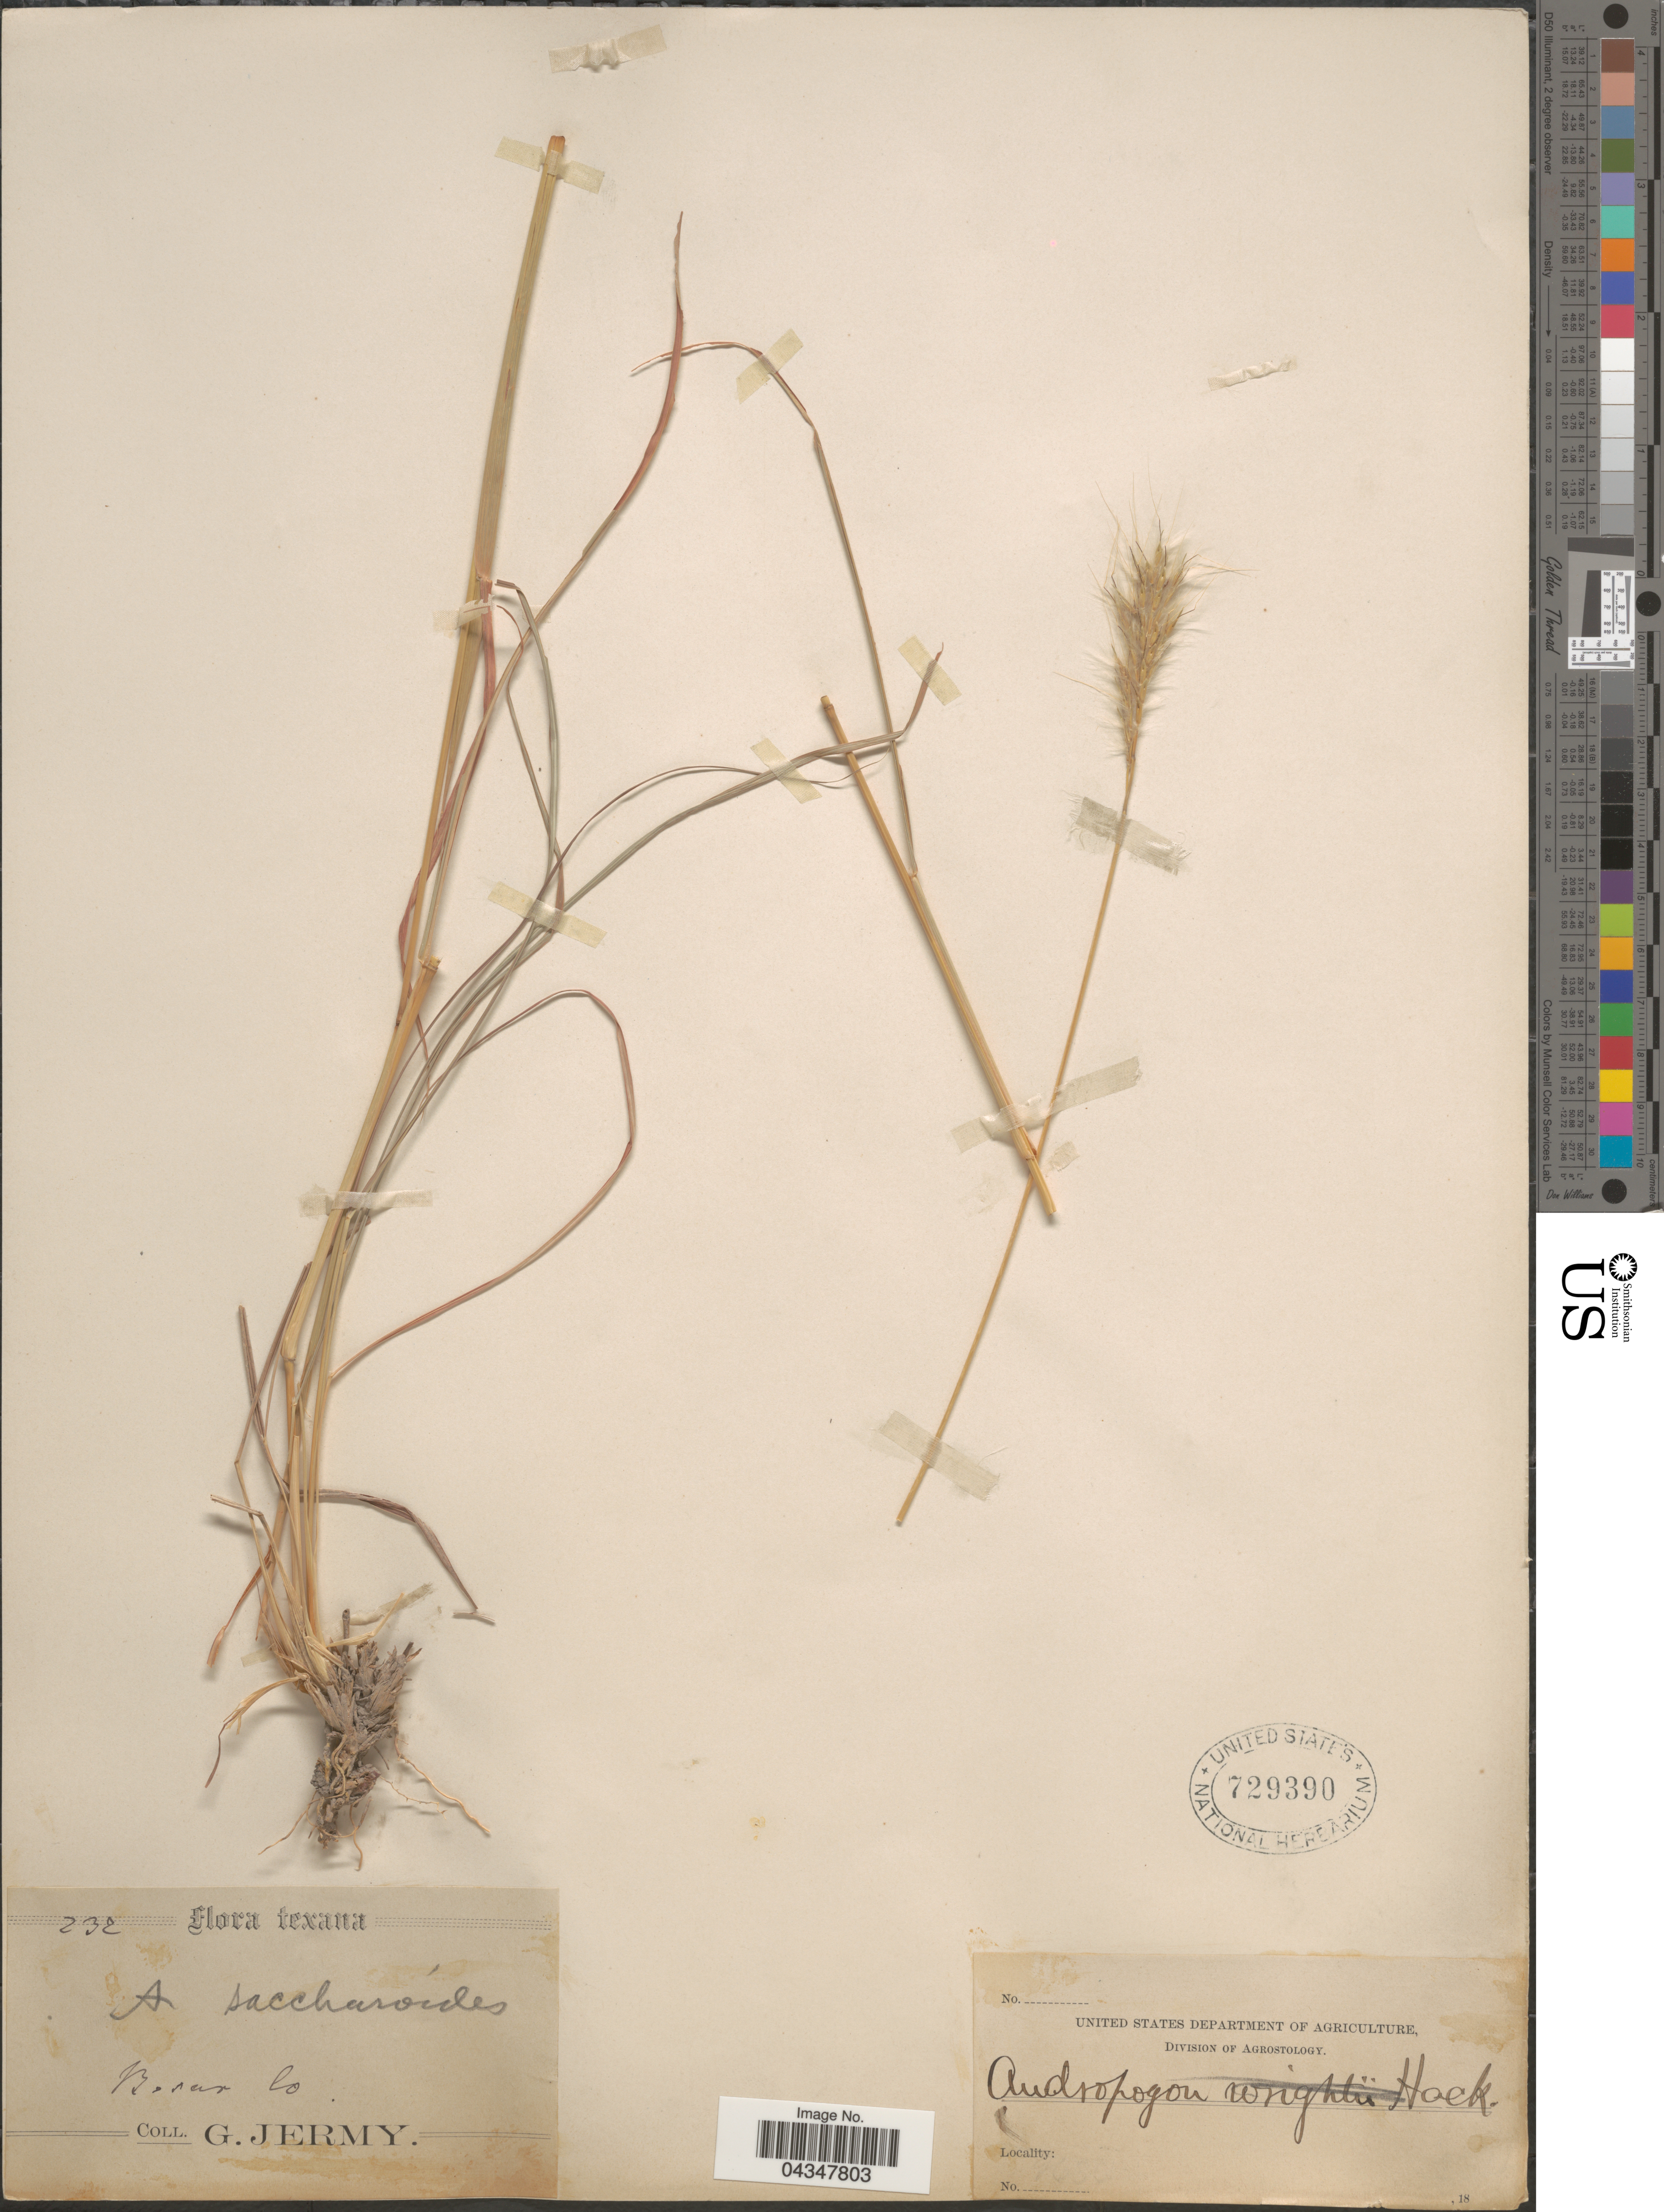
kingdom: Plantae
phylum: Tracheophyta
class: Liliopsida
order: Poales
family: Poaceae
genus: Bothriochloa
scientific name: Bothriochloa perforata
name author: (Trin. ex E. Fourn.) Herter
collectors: G. Jermy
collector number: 232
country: United States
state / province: Texas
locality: Bexar Co.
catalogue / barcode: US 729390